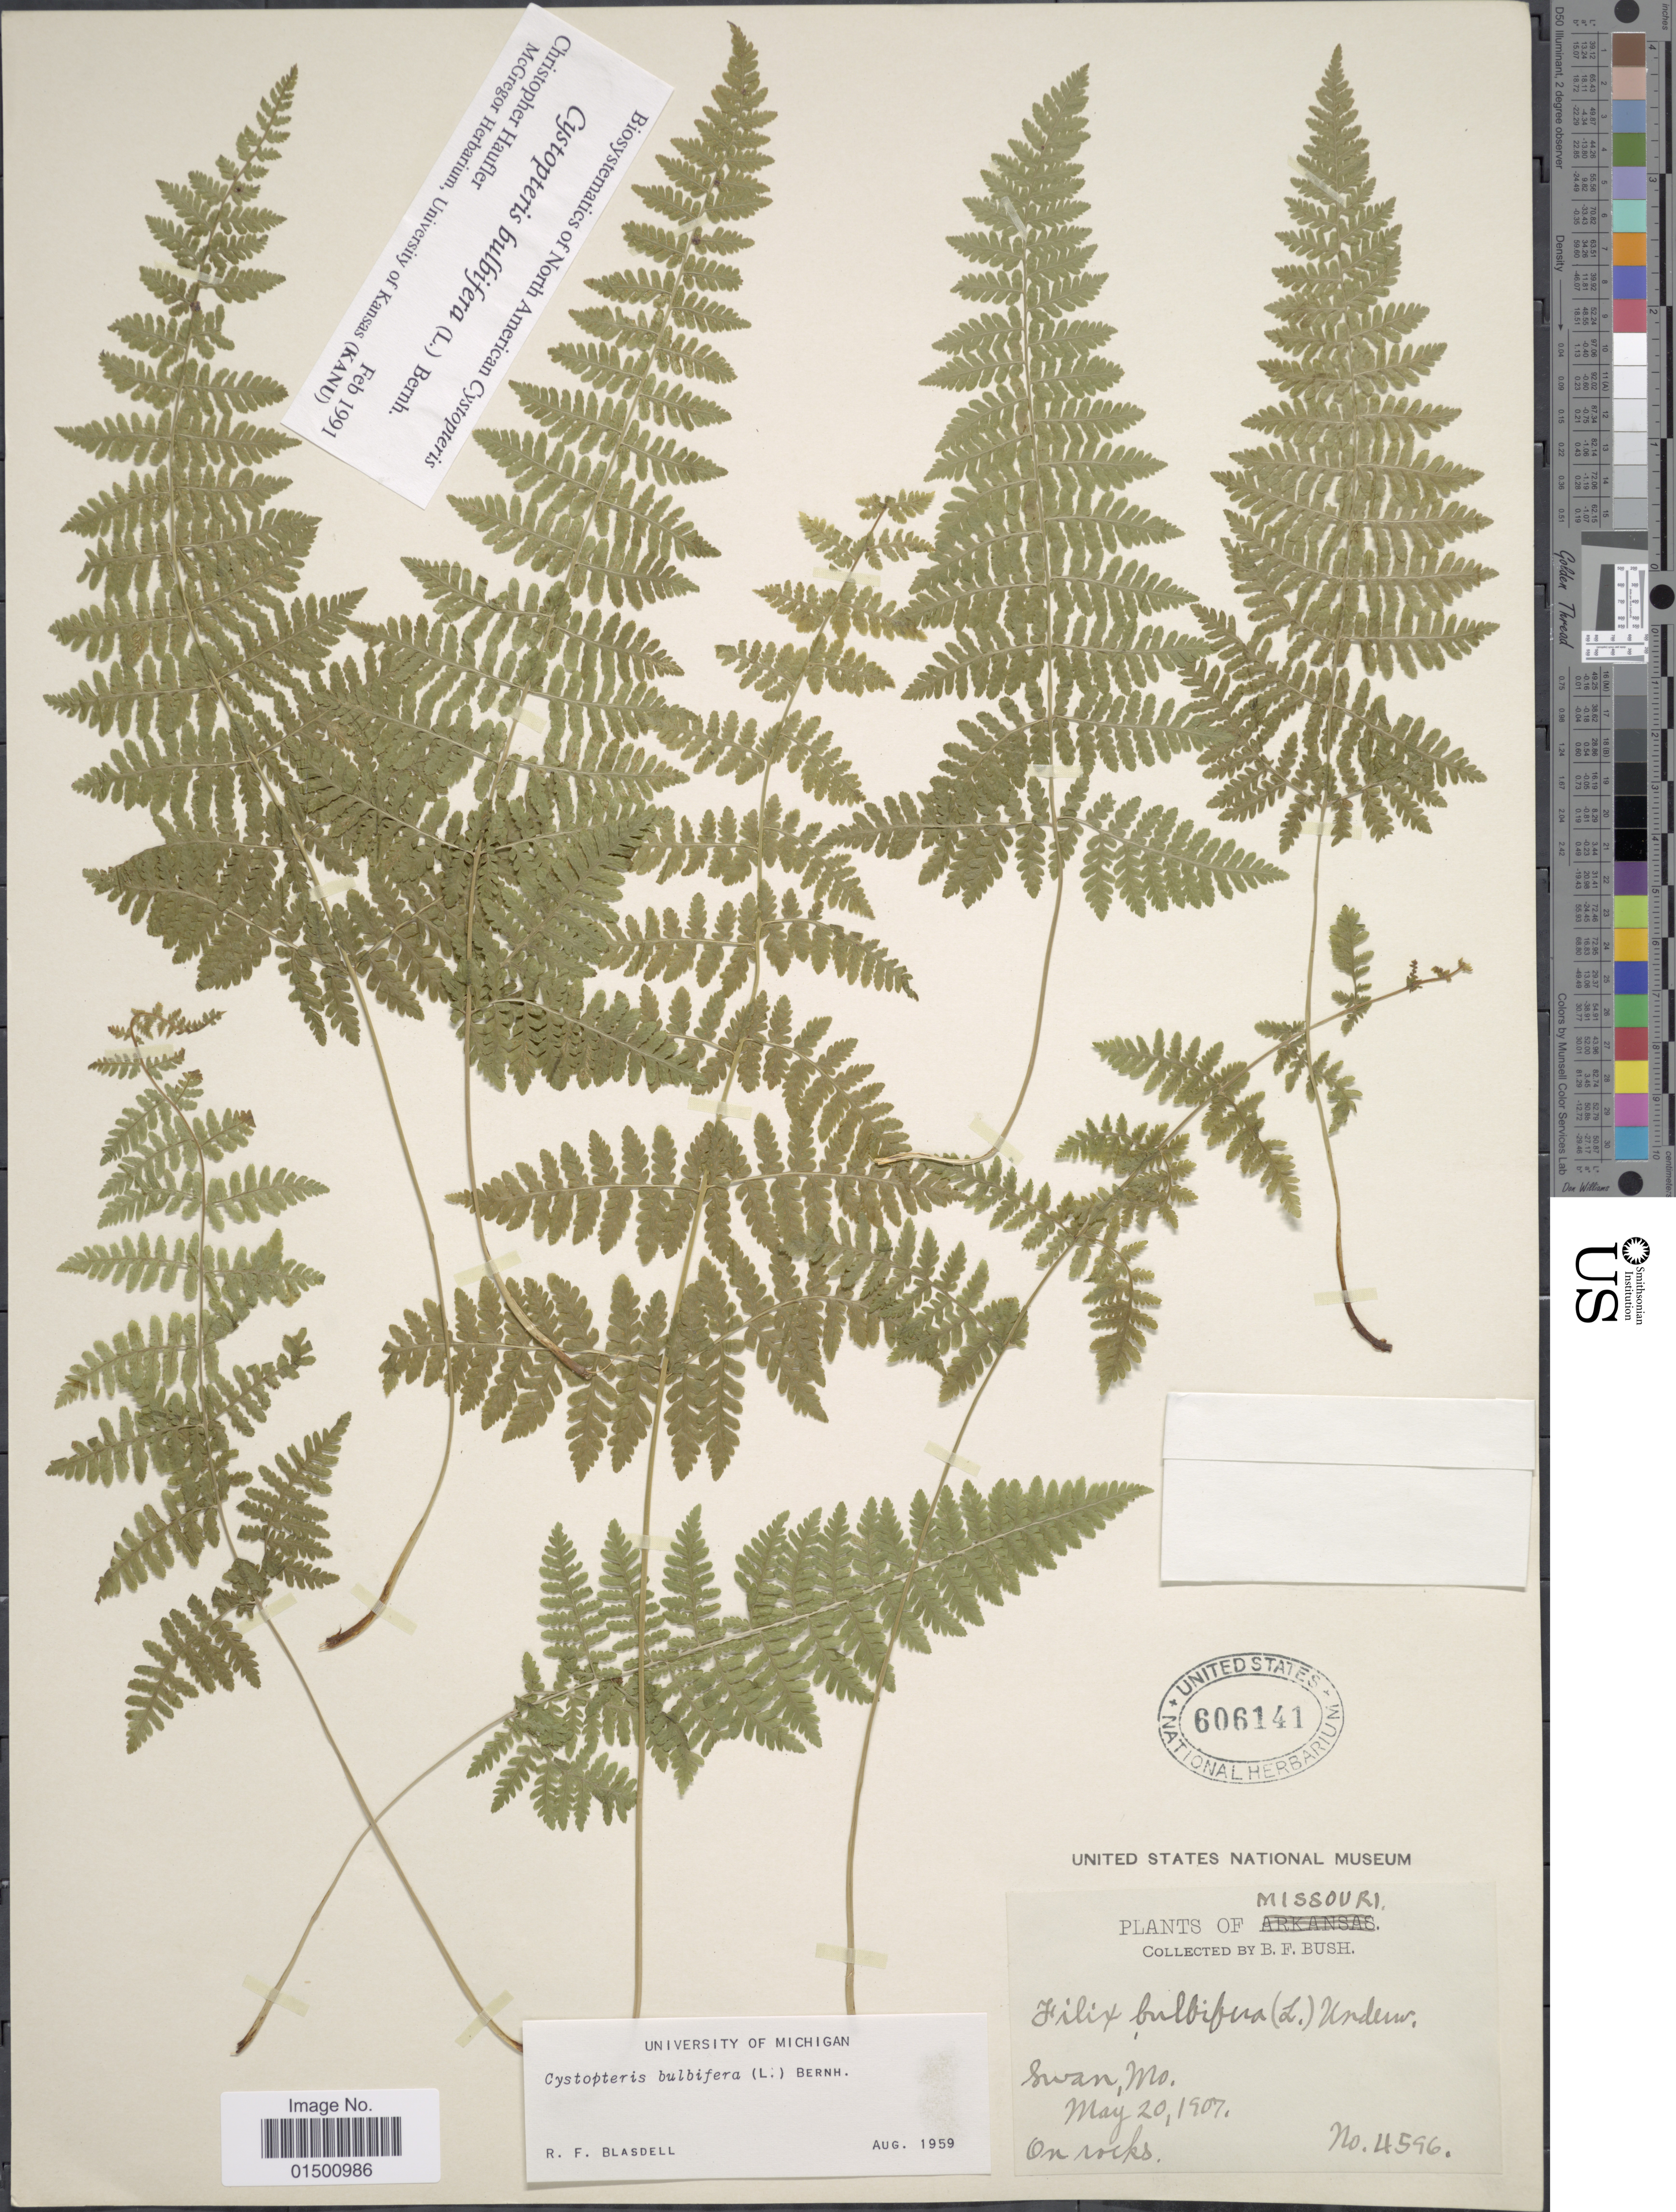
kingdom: Plantae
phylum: Tracheophyta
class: Polypodiopsida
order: Polypodiales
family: Cystopteridaceae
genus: Cystopteris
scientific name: Cystopteris bulbifera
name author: (L.) Bernh.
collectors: B. F. Bush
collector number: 4596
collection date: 1907-05-20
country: United States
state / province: Missouri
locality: Swan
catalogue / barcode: US 606141